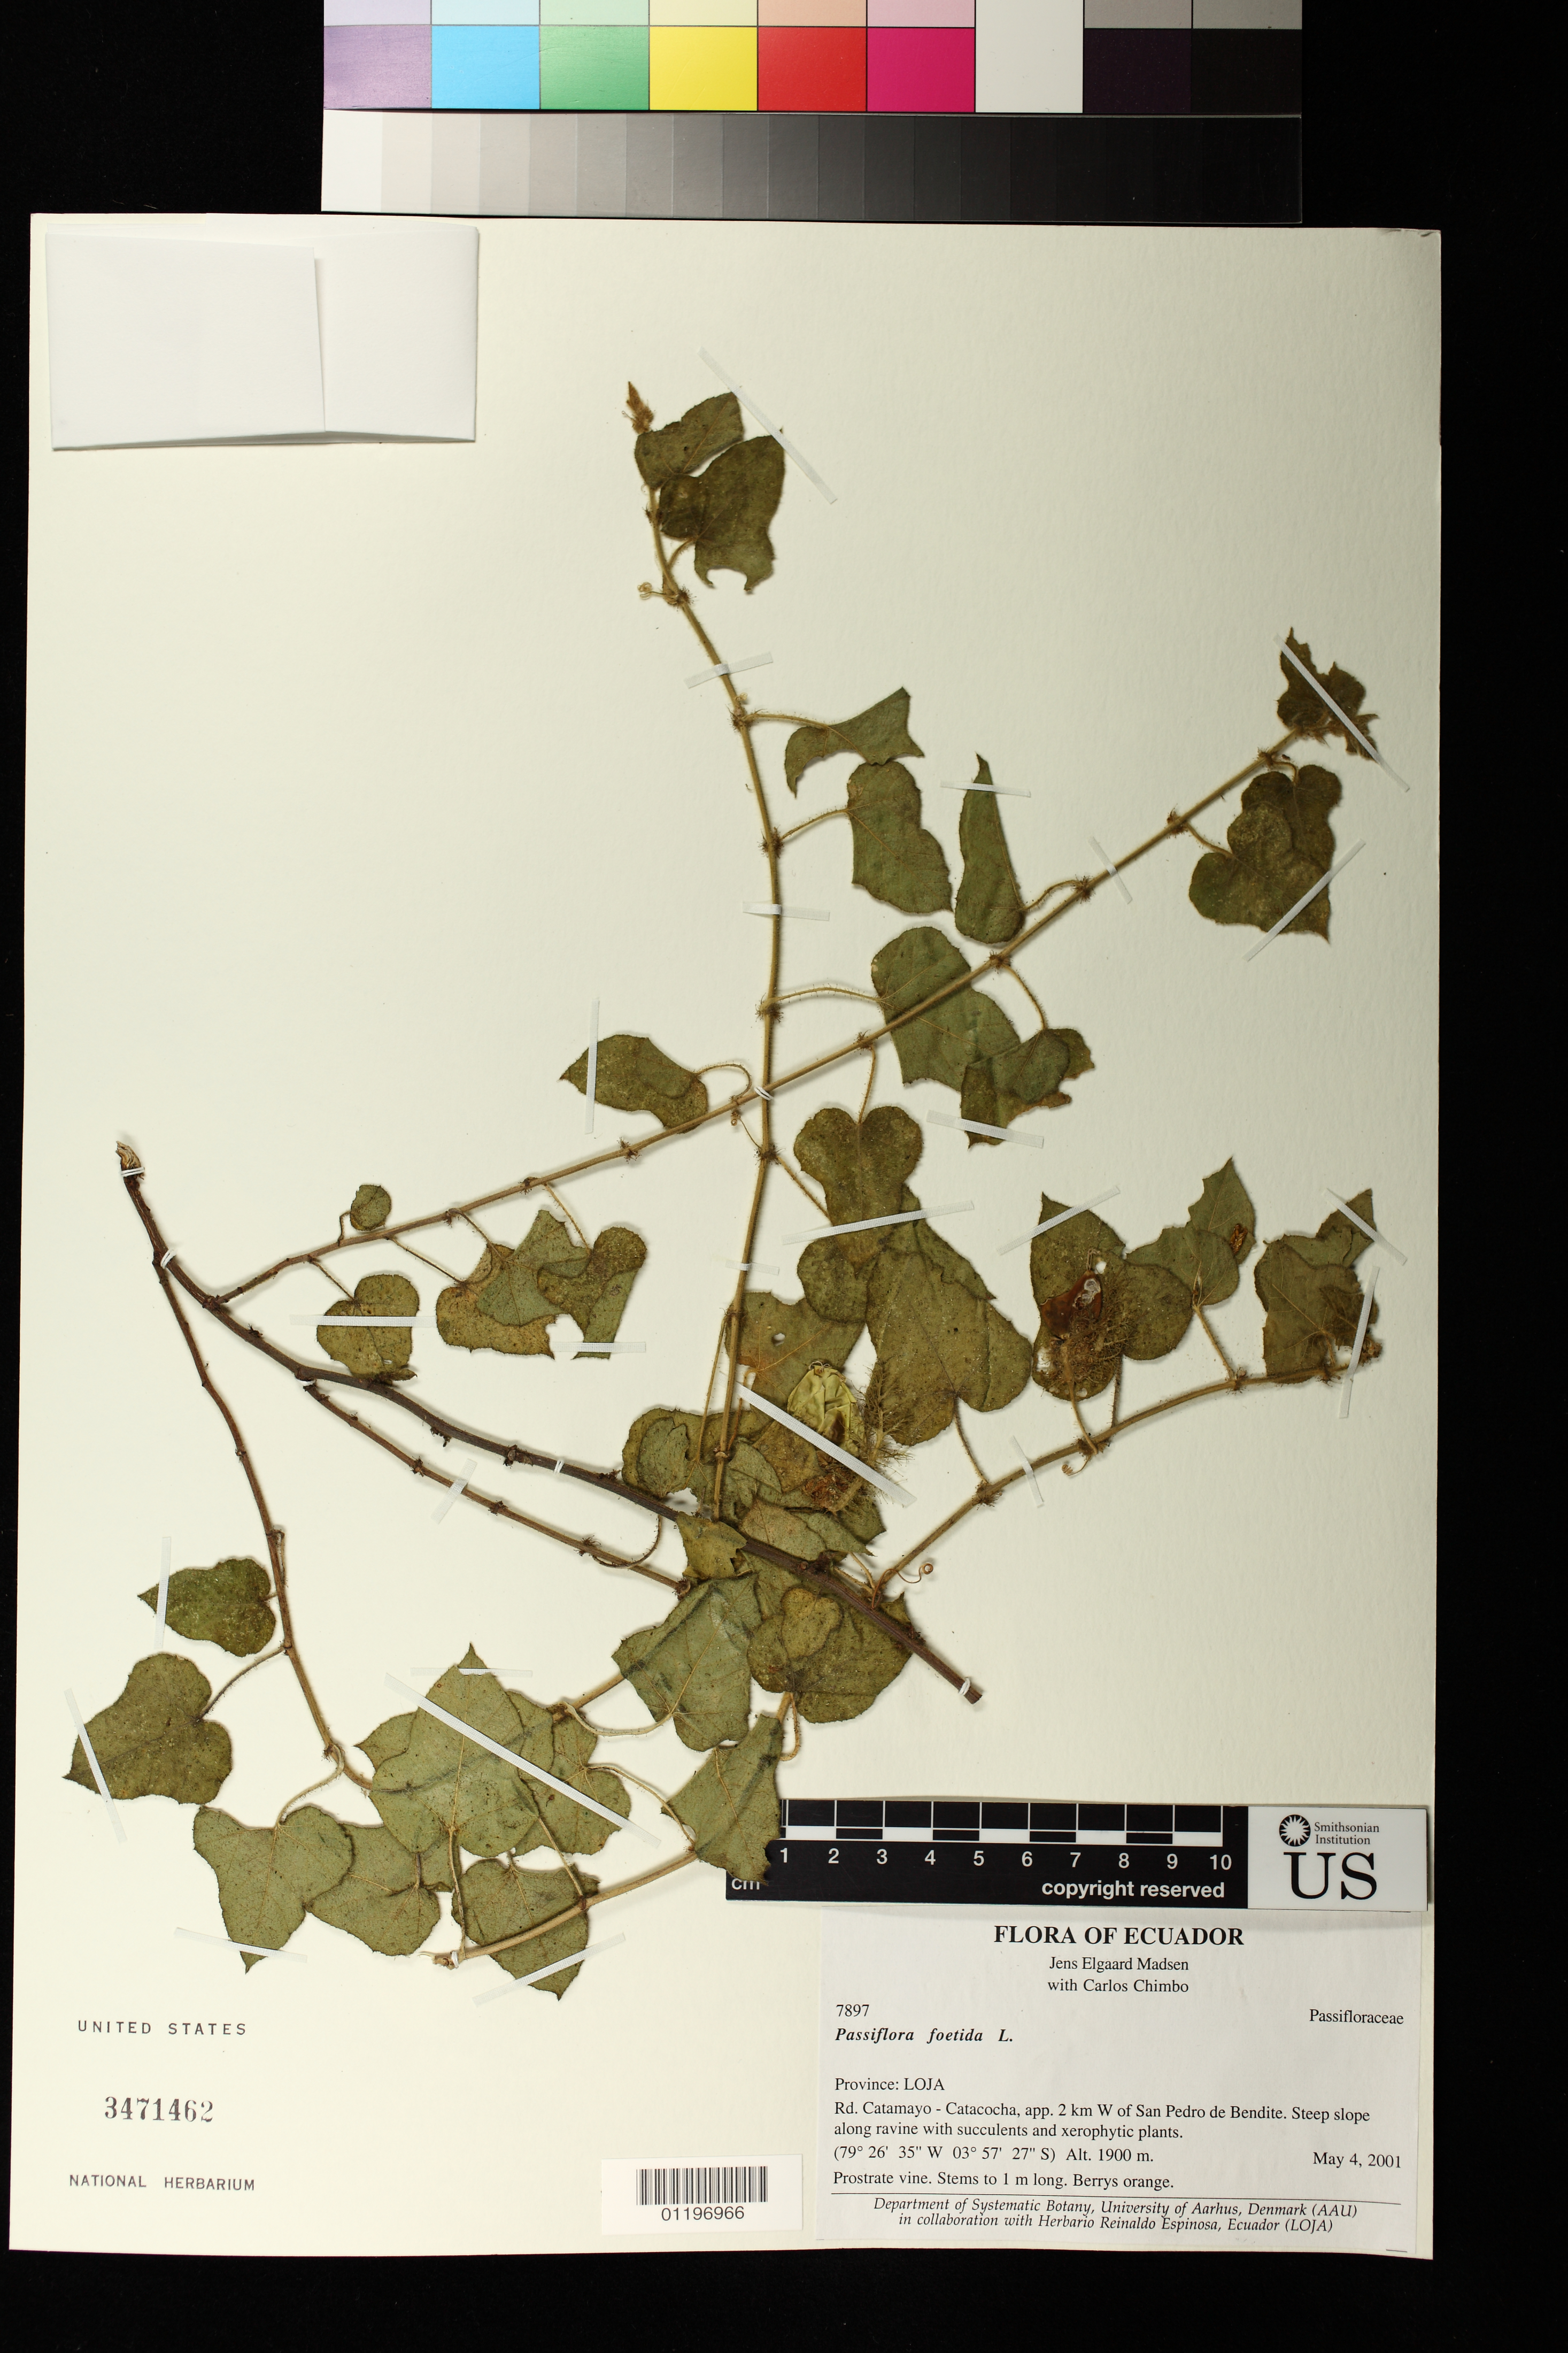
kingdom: Plantae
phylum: Tracheophyta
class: Magnoliopsida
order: Malpighiales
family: Passifloraceae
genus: Passiflora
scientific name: Passiflora foetida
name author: L.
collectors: J. E. Madsen & C. Chimbo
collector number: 7897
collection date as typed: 05 Apr 2001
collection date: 2001-04-05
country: Ecuador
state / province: Loja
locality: Province Loja: Rd. Catamayo - Catacocha, app. 2 km W of San Petro de Bendite. Steep slope along ravine with succulents and xerophytic plants.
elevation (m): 1900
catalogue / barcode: US 3471462